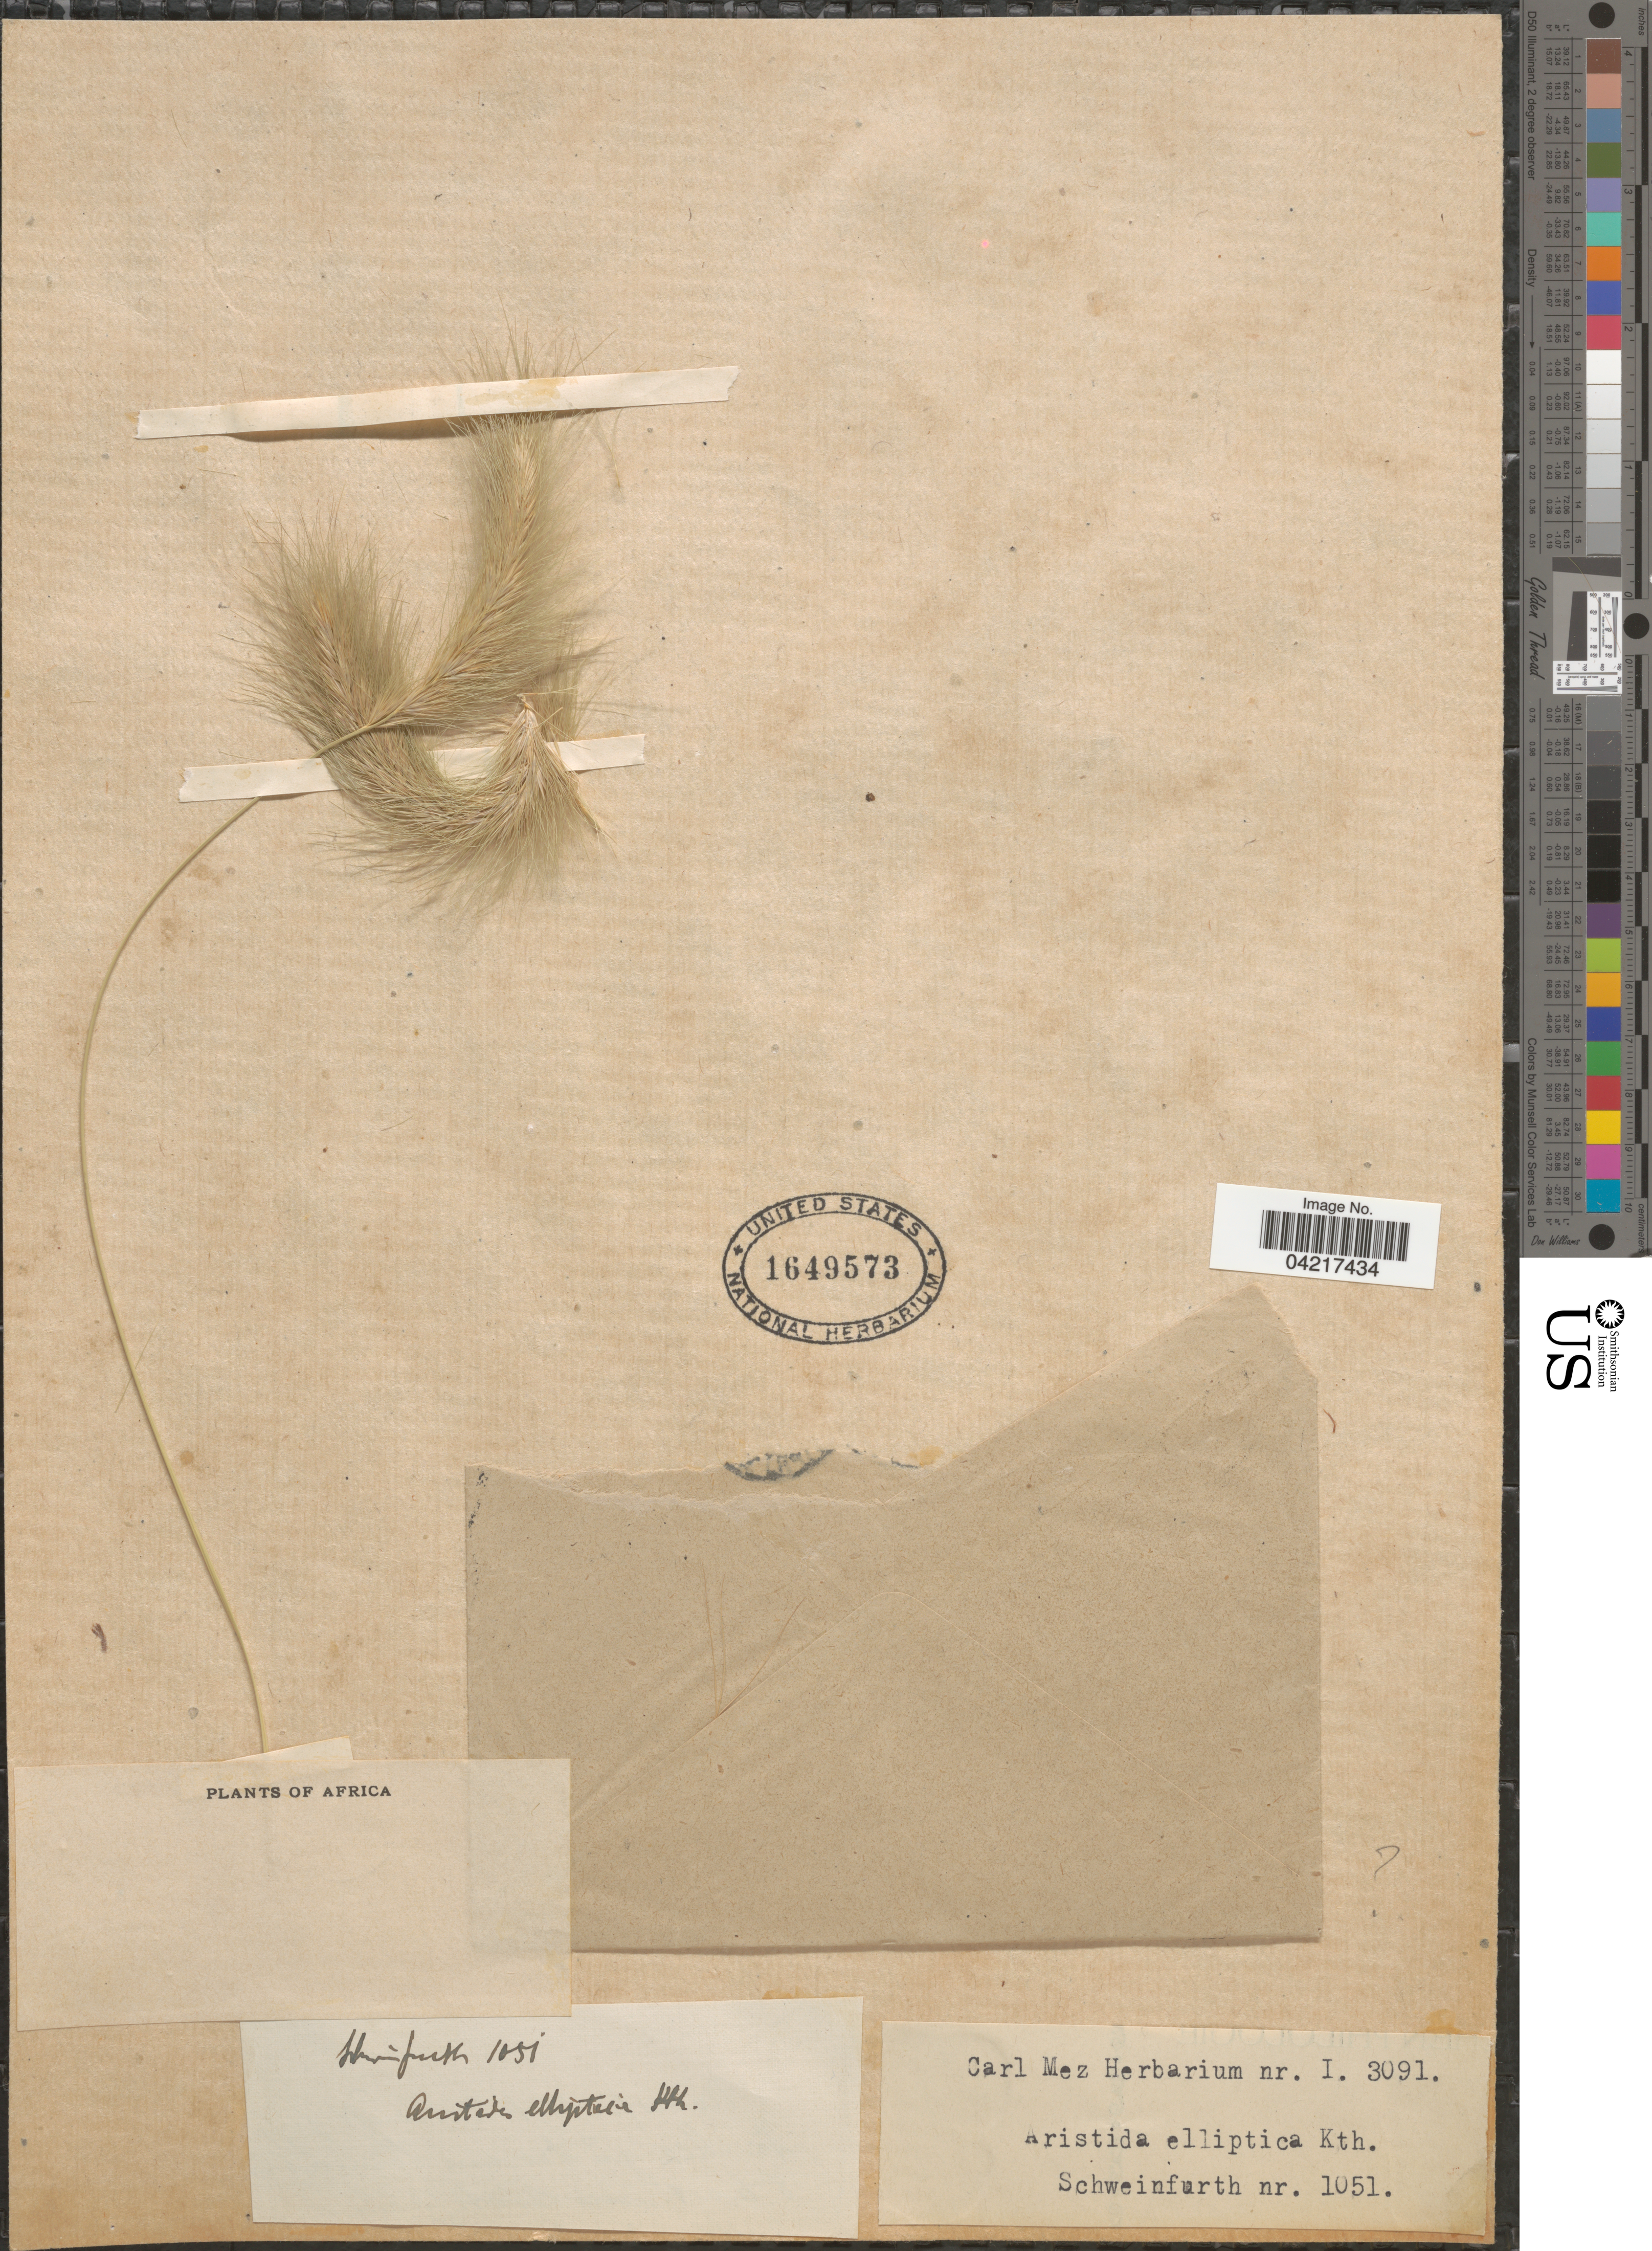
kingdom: Plantae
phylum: Tracheophyta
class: Liliopsida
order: Poales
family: Poaceae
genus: Aristida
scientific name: Aristida hubbardiana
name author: Schweick.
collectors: Schweinfurth, --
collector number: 1051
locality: Africa.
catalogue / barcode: US 1649573